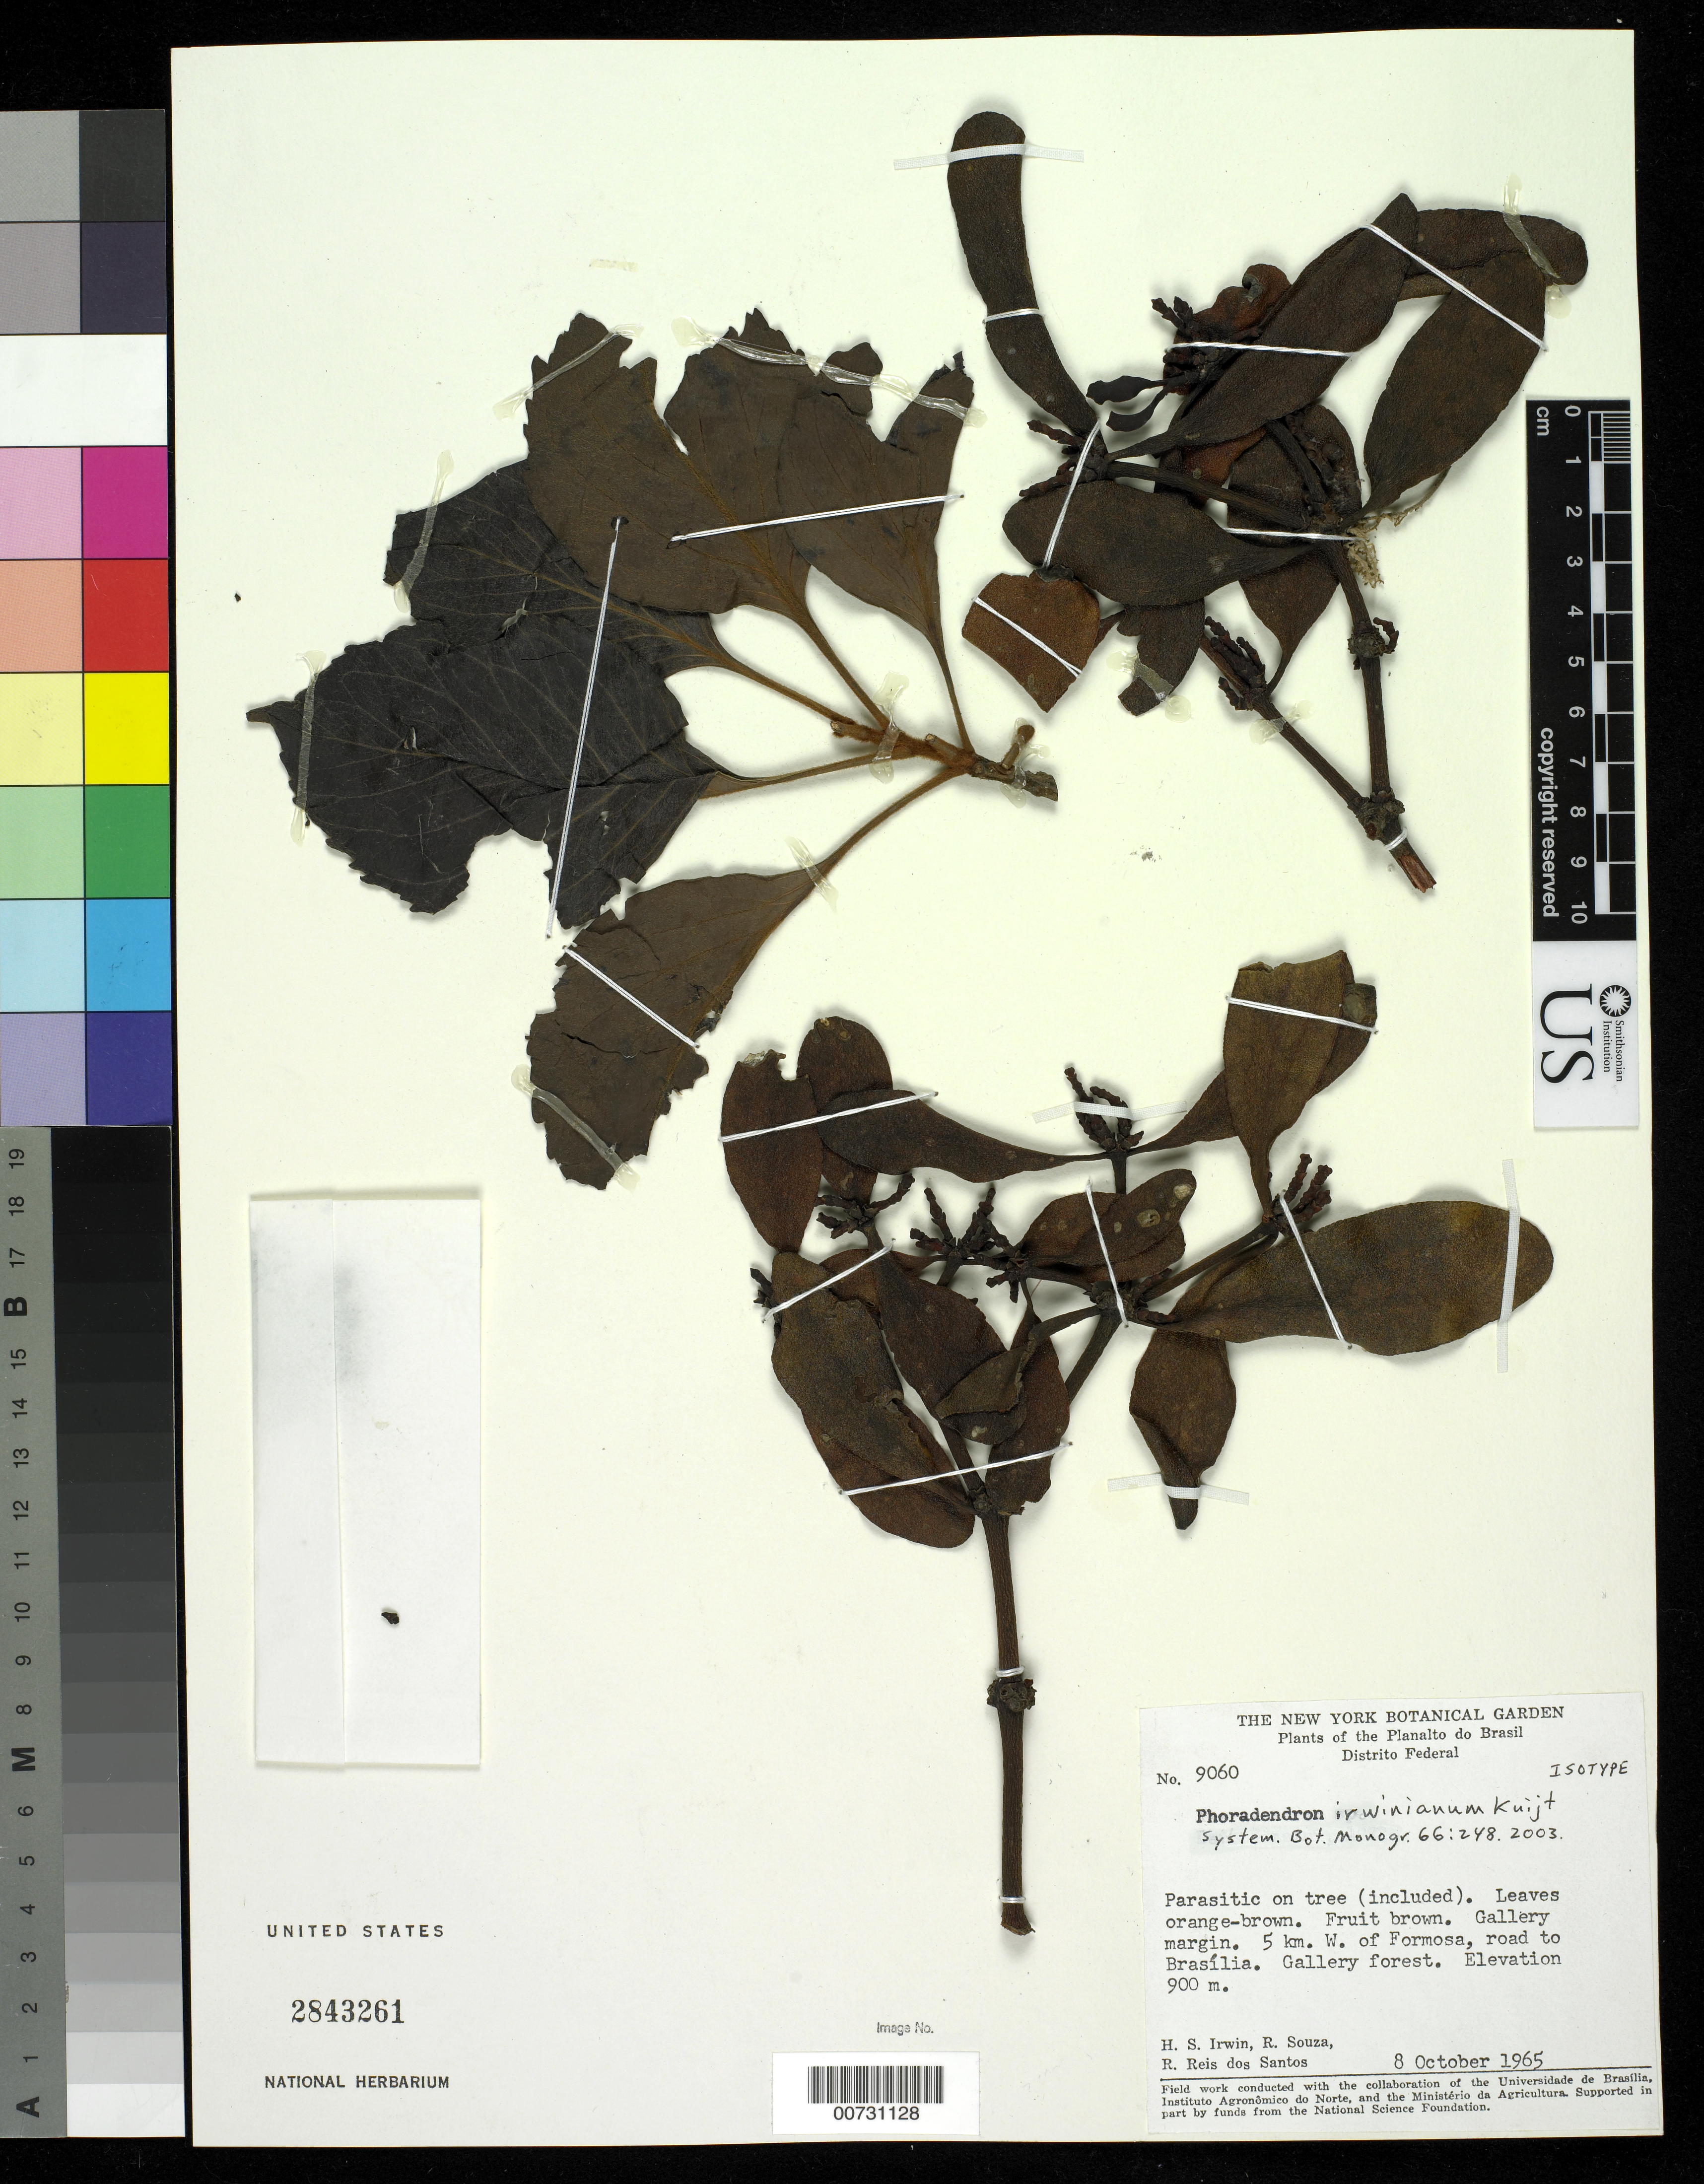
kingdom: Plantae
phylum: Tracheophyta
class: Magnoliopsida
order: Santalales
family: Viscaceae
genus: Phoradendron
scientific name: Phoradendron irwinianum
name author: Kuijt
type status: Isotype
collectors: H. Irwin, R. Souza & R. G. P. Santos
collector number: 9060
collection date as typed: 08 Oct 1965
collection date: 1965-10-08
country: Brazil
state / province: Distrito Federal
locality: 5 km W. of Formosa, road to Brasília.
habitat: Gallery forest.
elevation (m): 900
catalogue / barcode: US 2843261